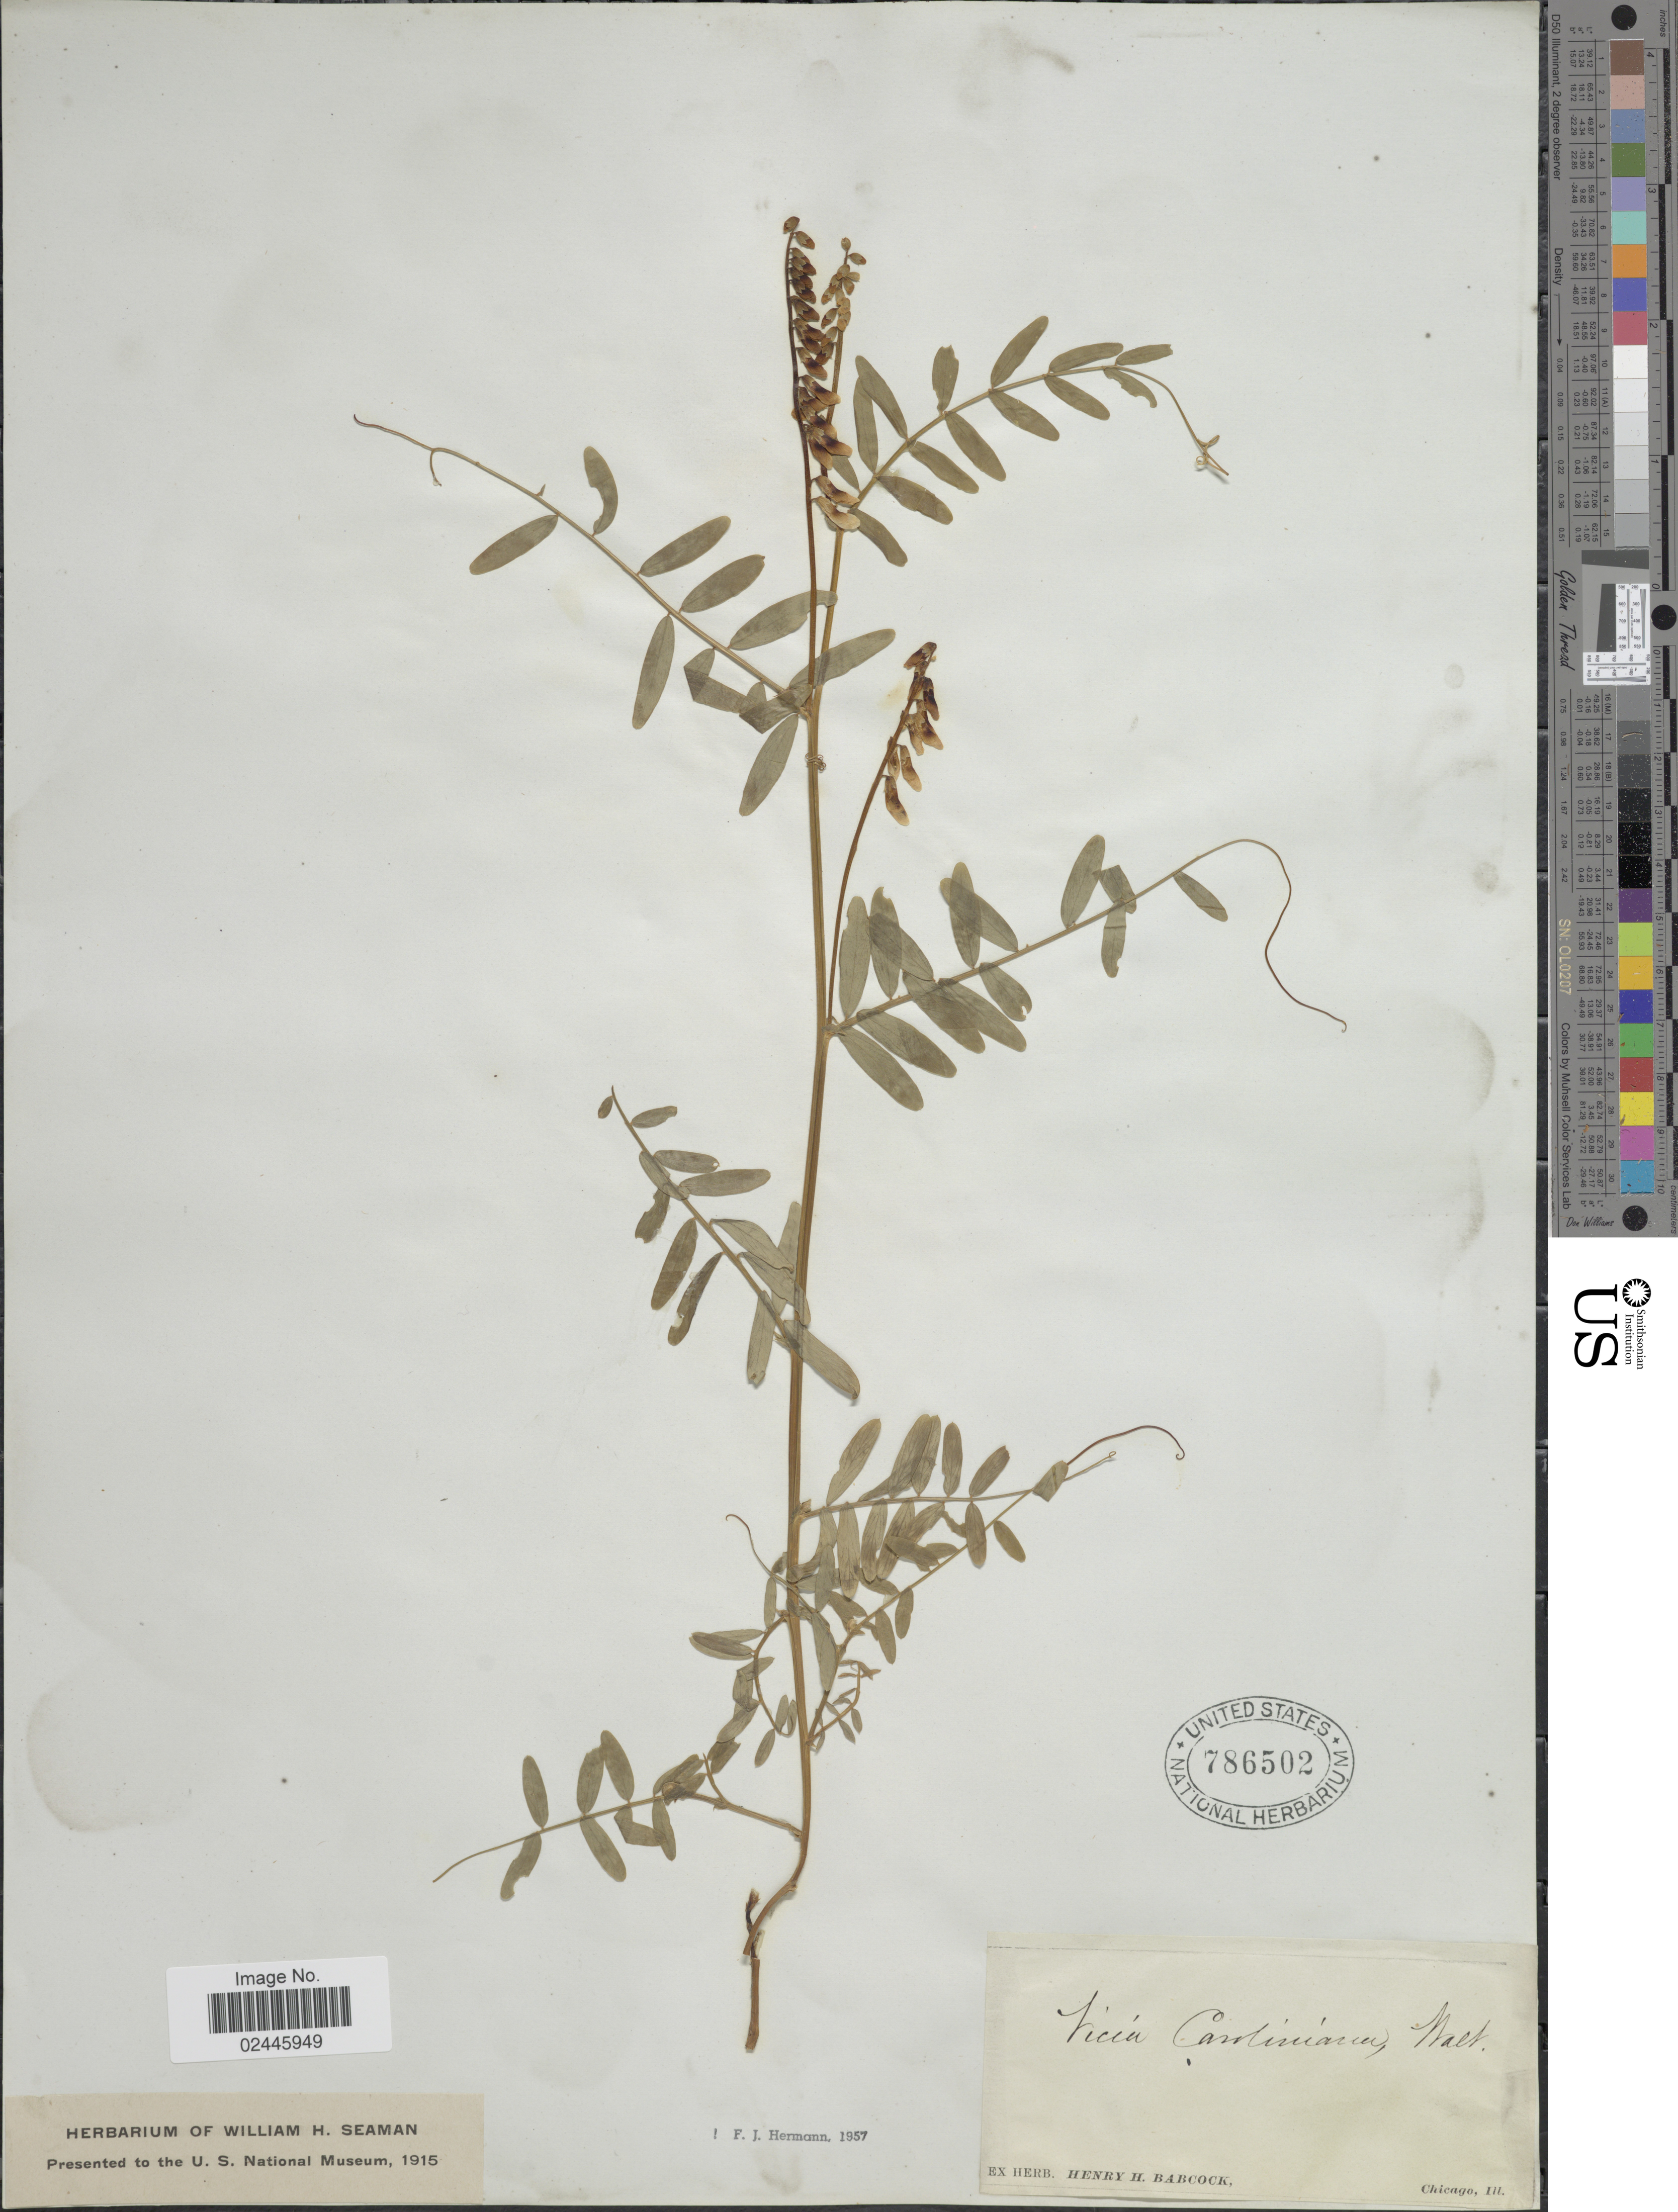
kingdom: Plantae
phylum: Tracheophyta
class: Magnoliopsida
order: Fabales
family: Fabaceae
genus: Vicia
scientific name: Vicia caroliniana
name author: Walter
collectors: H. Babcock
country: United States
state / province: Illinois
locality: Chicago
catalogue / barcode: US 786502